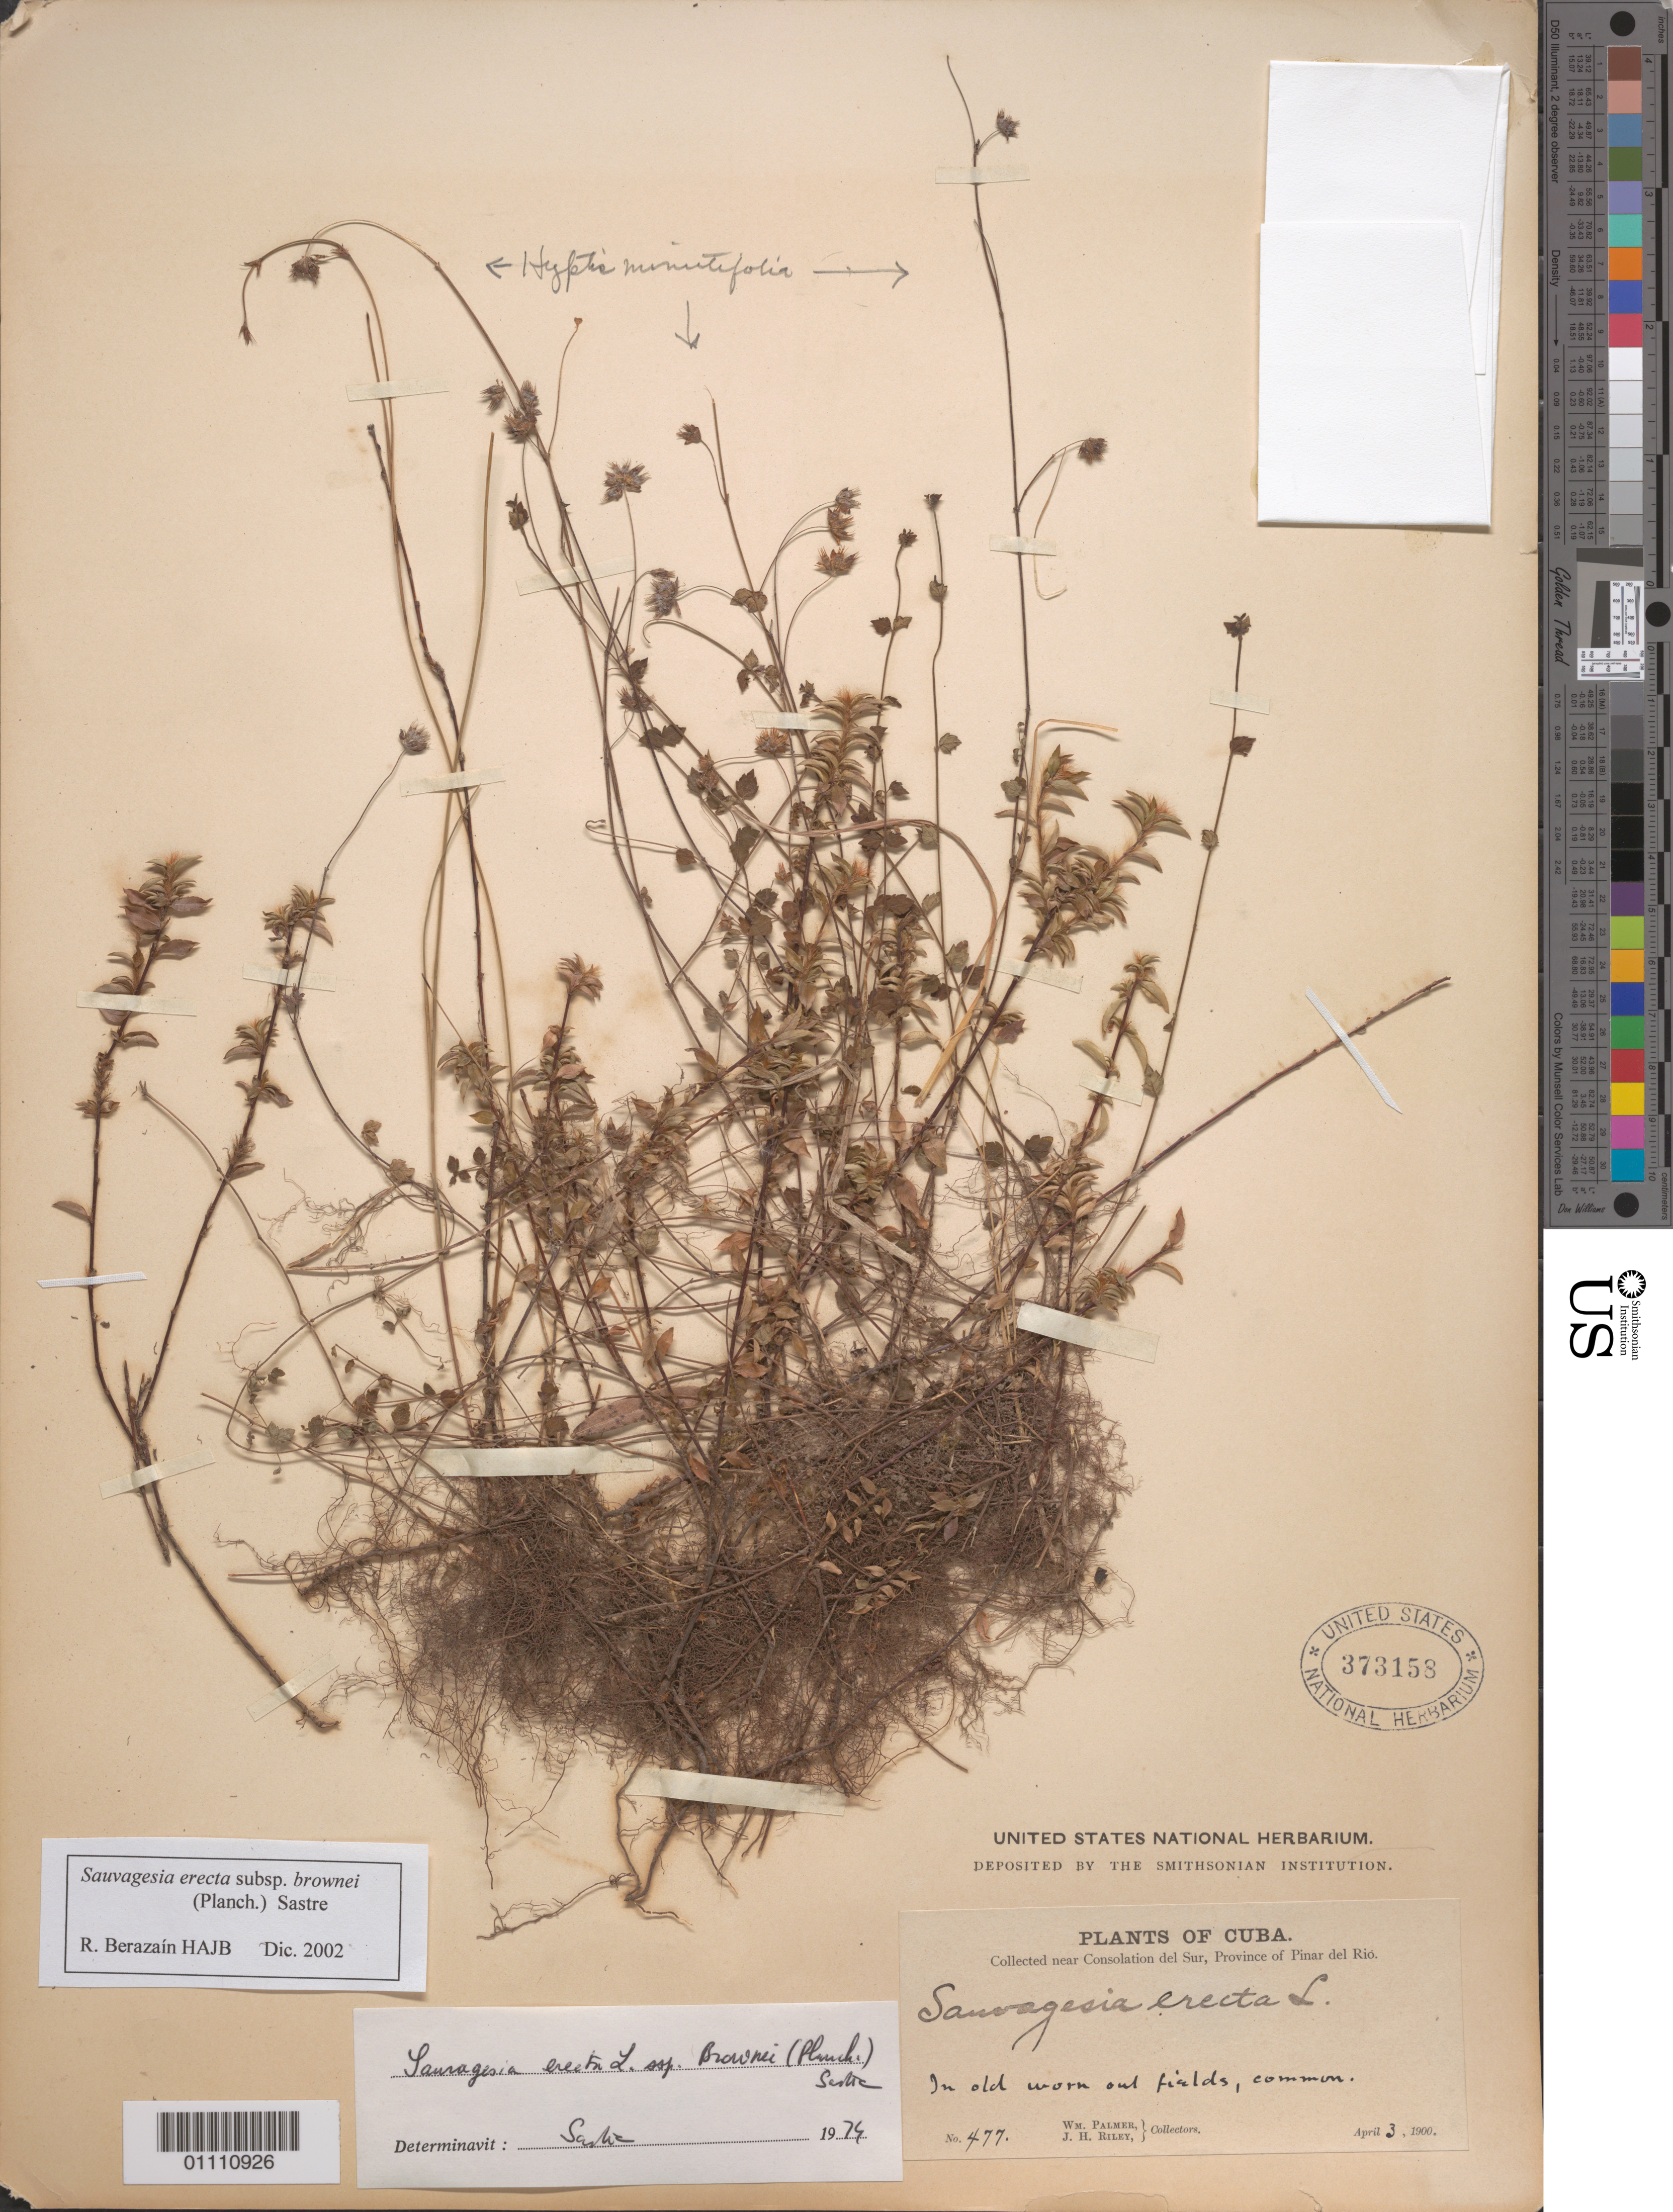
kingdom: Plantae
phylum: Tracheophyta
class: Magnoliopsida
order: Malpighiales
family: Ochnaceae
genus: Sauvagesia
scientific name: Sauvagesia erecta subsp. brownei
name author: (Planch.) Sastre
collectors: W. Palmer & J. H. Riley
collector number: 477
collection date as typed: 03 Apr 1900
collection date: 1900-04-03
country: Cuba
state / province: Pinar del Rio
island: Cuba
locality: Pinar del Rio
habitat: in old worn out fields, common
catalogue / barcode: US 373158